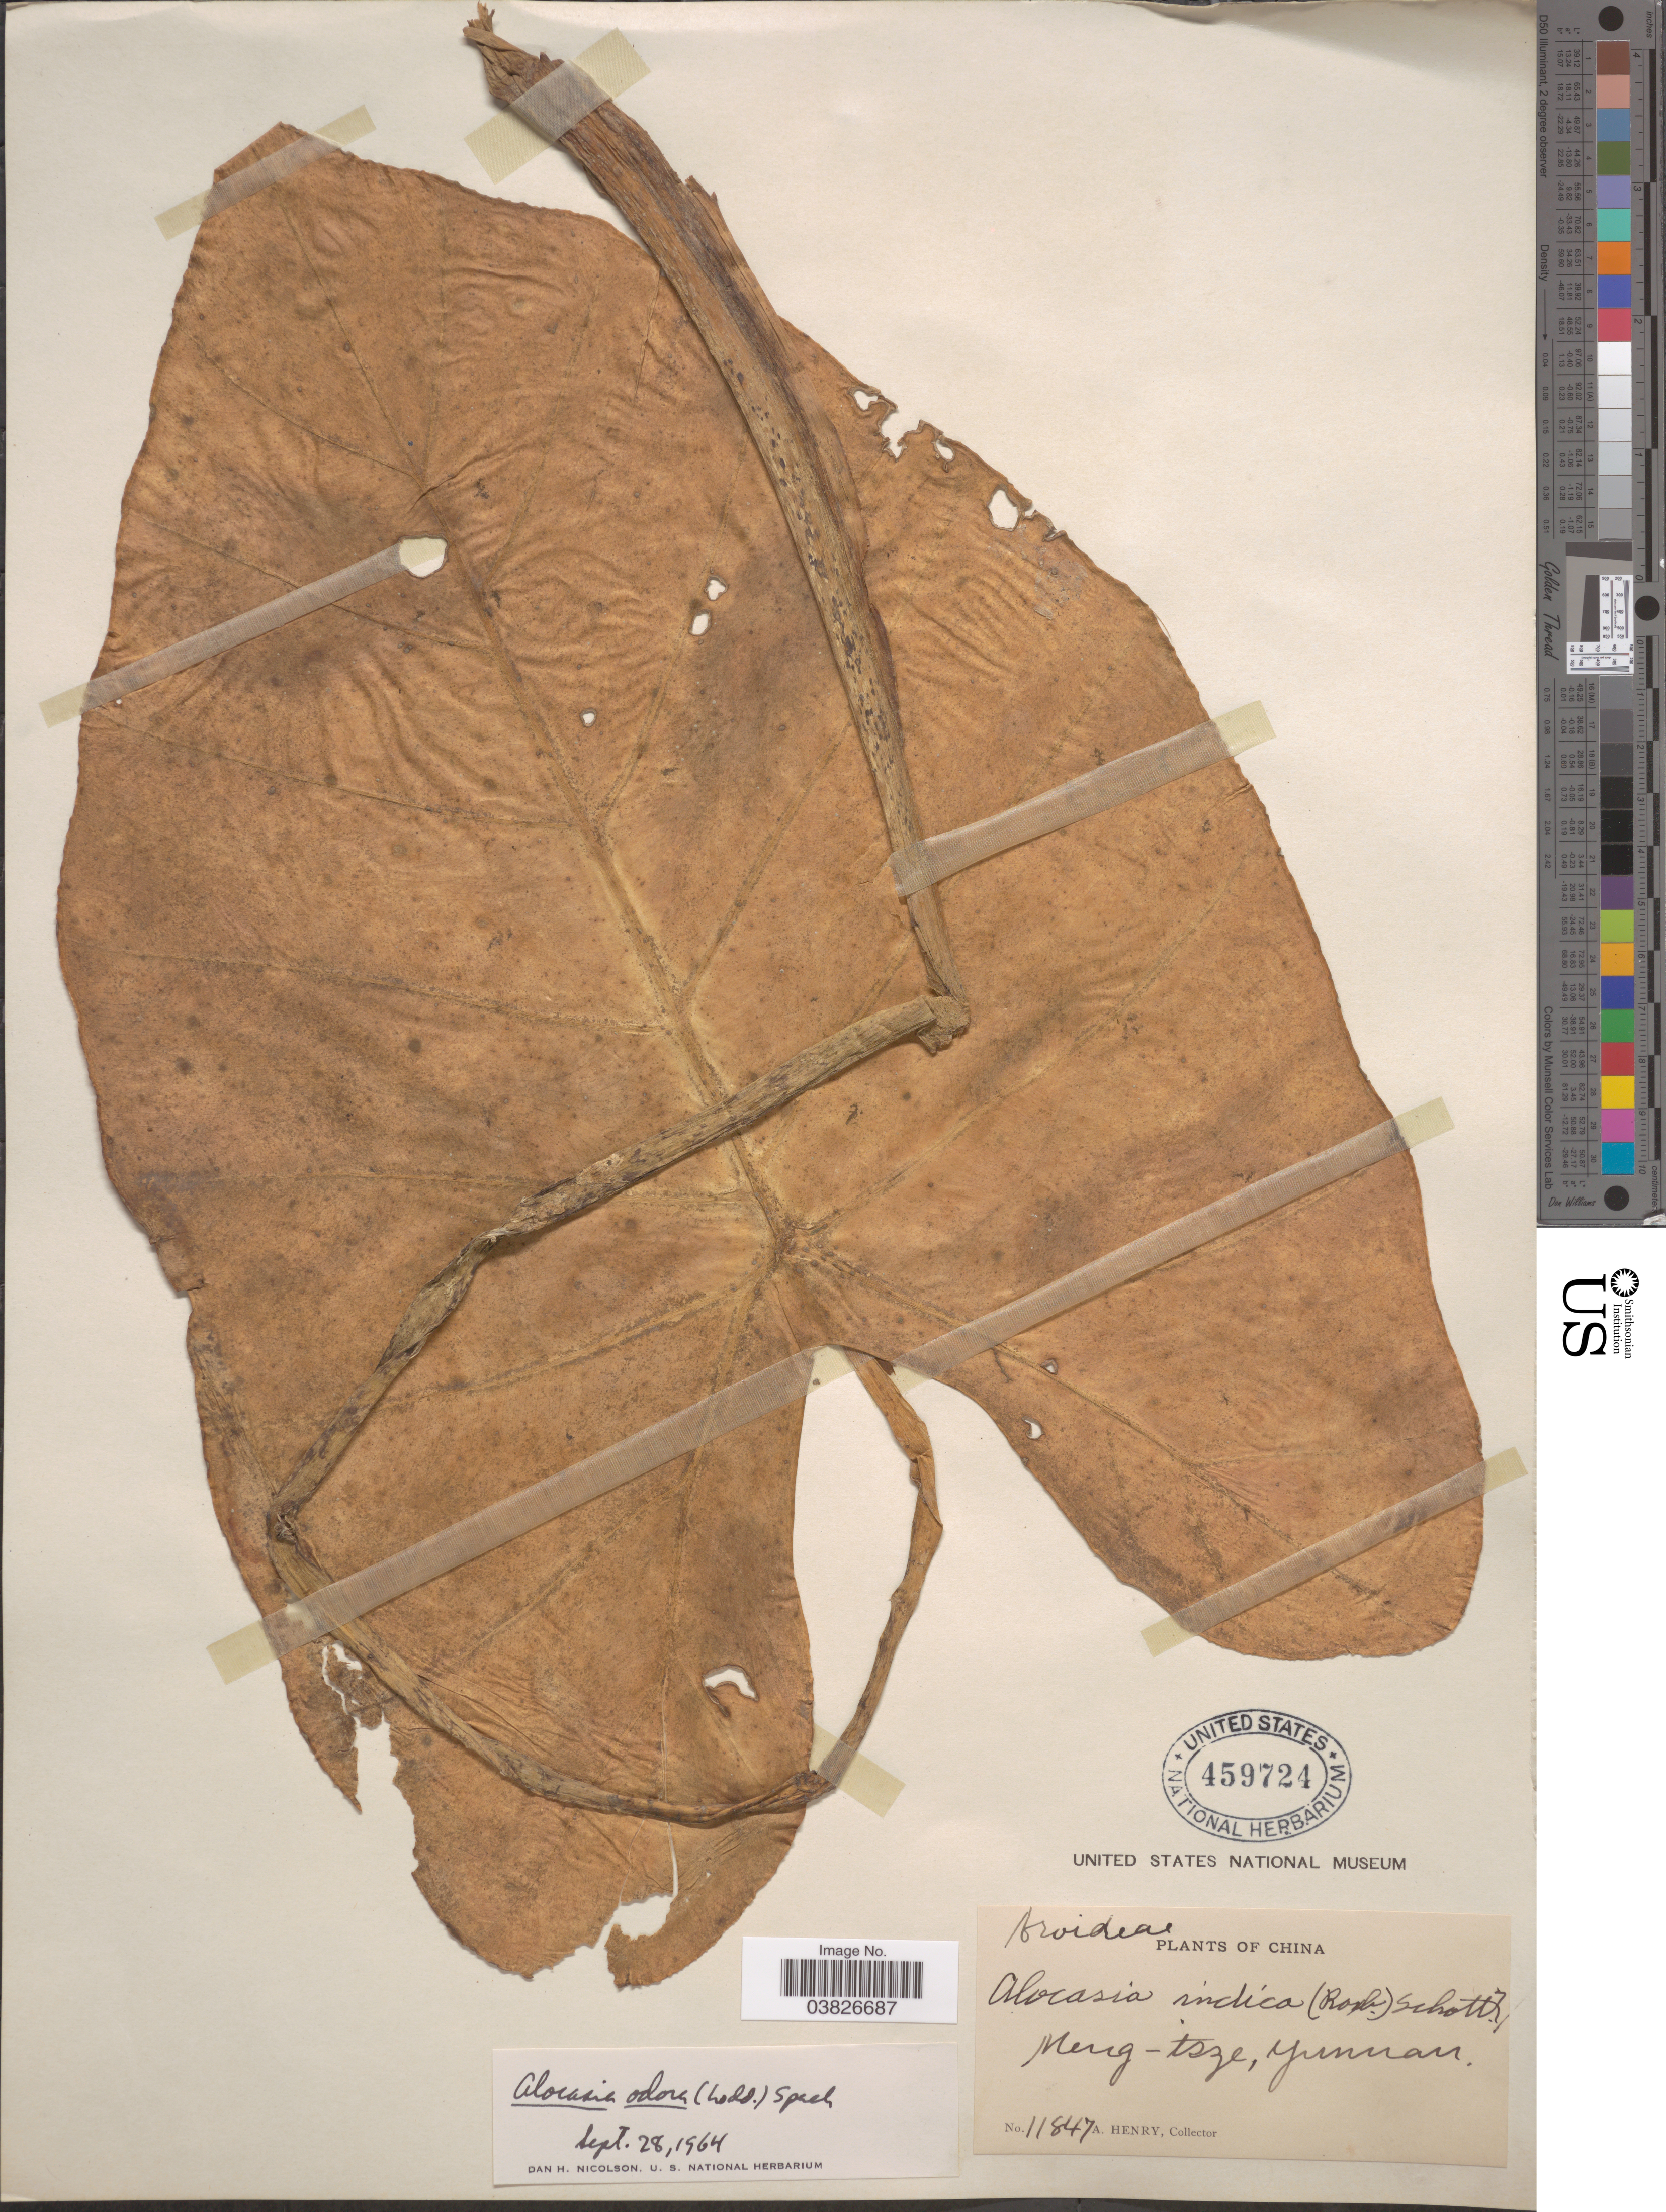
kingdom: Plantae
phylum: Tracheophyta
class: Liliopsida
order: Alismatales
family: Araceae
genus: Alocasia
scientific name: Alocasia odora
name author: (Roxb. ex Lodd. et al.) Spach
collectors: A. Henry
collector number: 11847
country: China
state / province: Yunnan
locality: Meng-tsze.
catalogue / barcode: US 459724